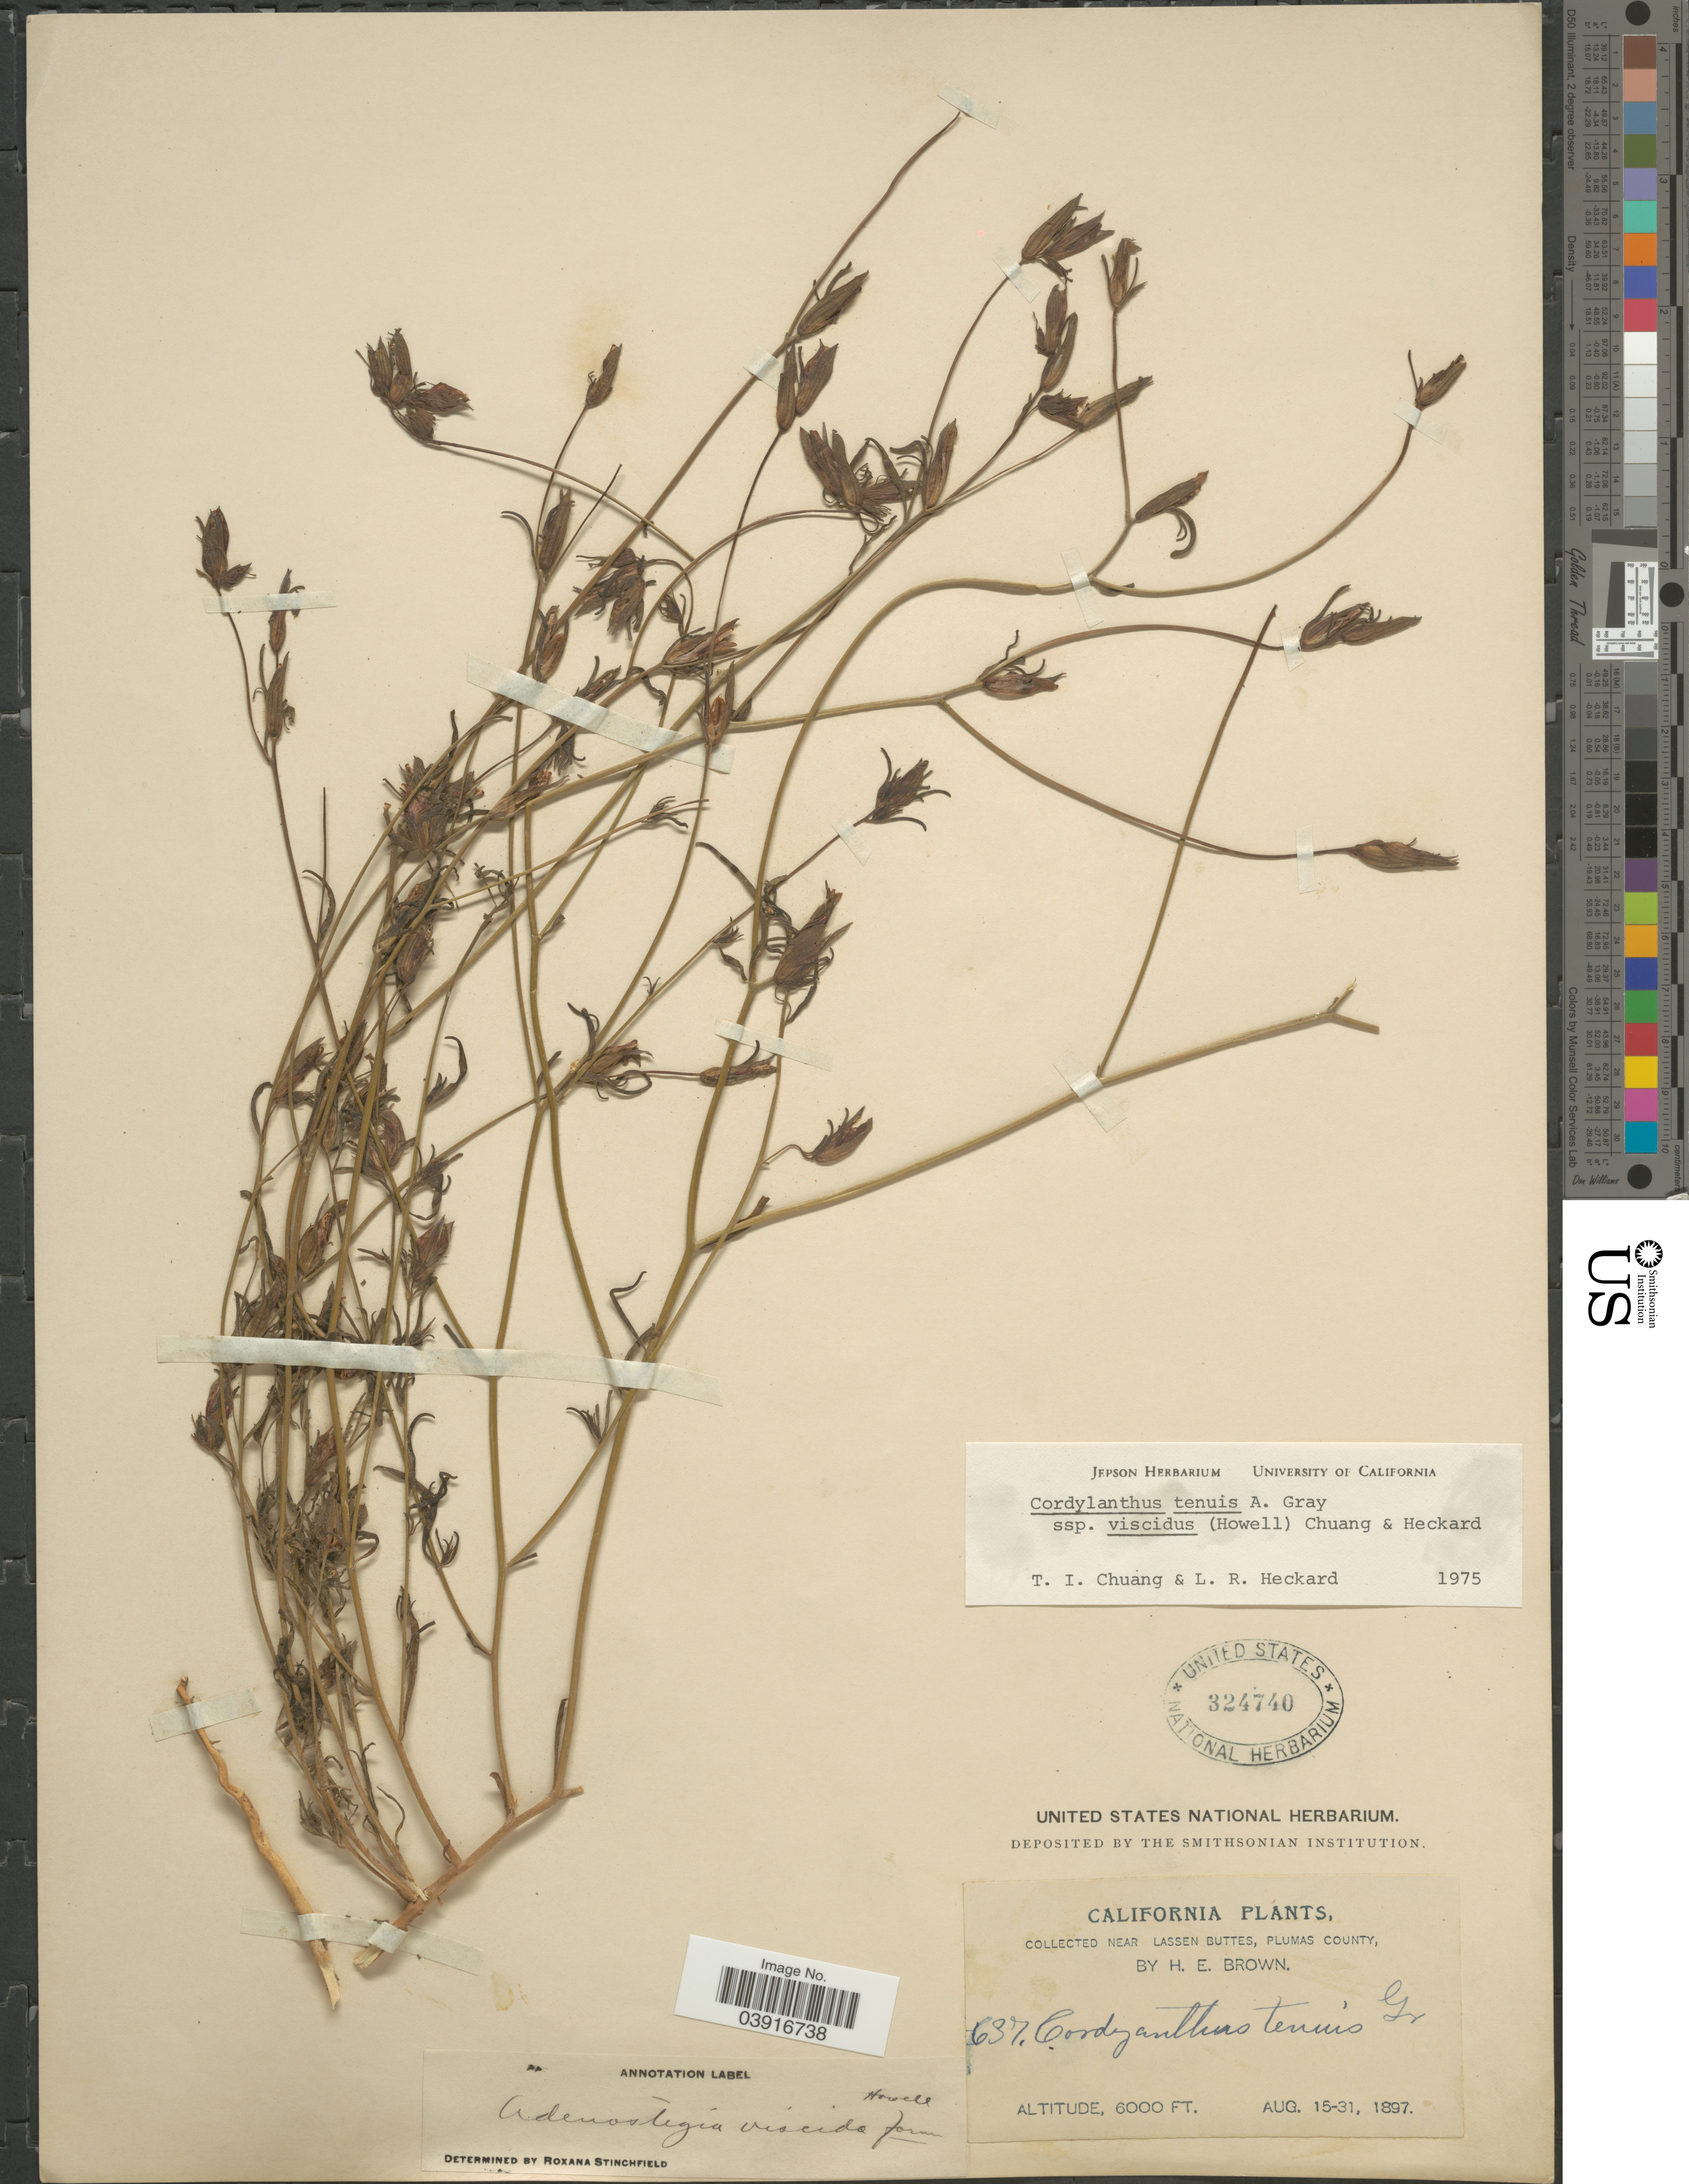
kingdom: Plantae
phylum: Tracheophyta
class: Magnoliopsida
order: Lamiales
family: Orobanchaceae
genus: Cordylanthus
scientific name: Cordylanthus tenuis subsp. viscidus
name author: (Howell) T.I. Chuang & Heckard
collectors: H. E. Brown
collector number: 637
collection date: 1897-08-15/1897-08-31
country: United States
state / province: California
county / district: Plumas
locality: Near Lassen Buttes, Plumas County.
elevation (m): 1829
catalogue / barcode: US 324740